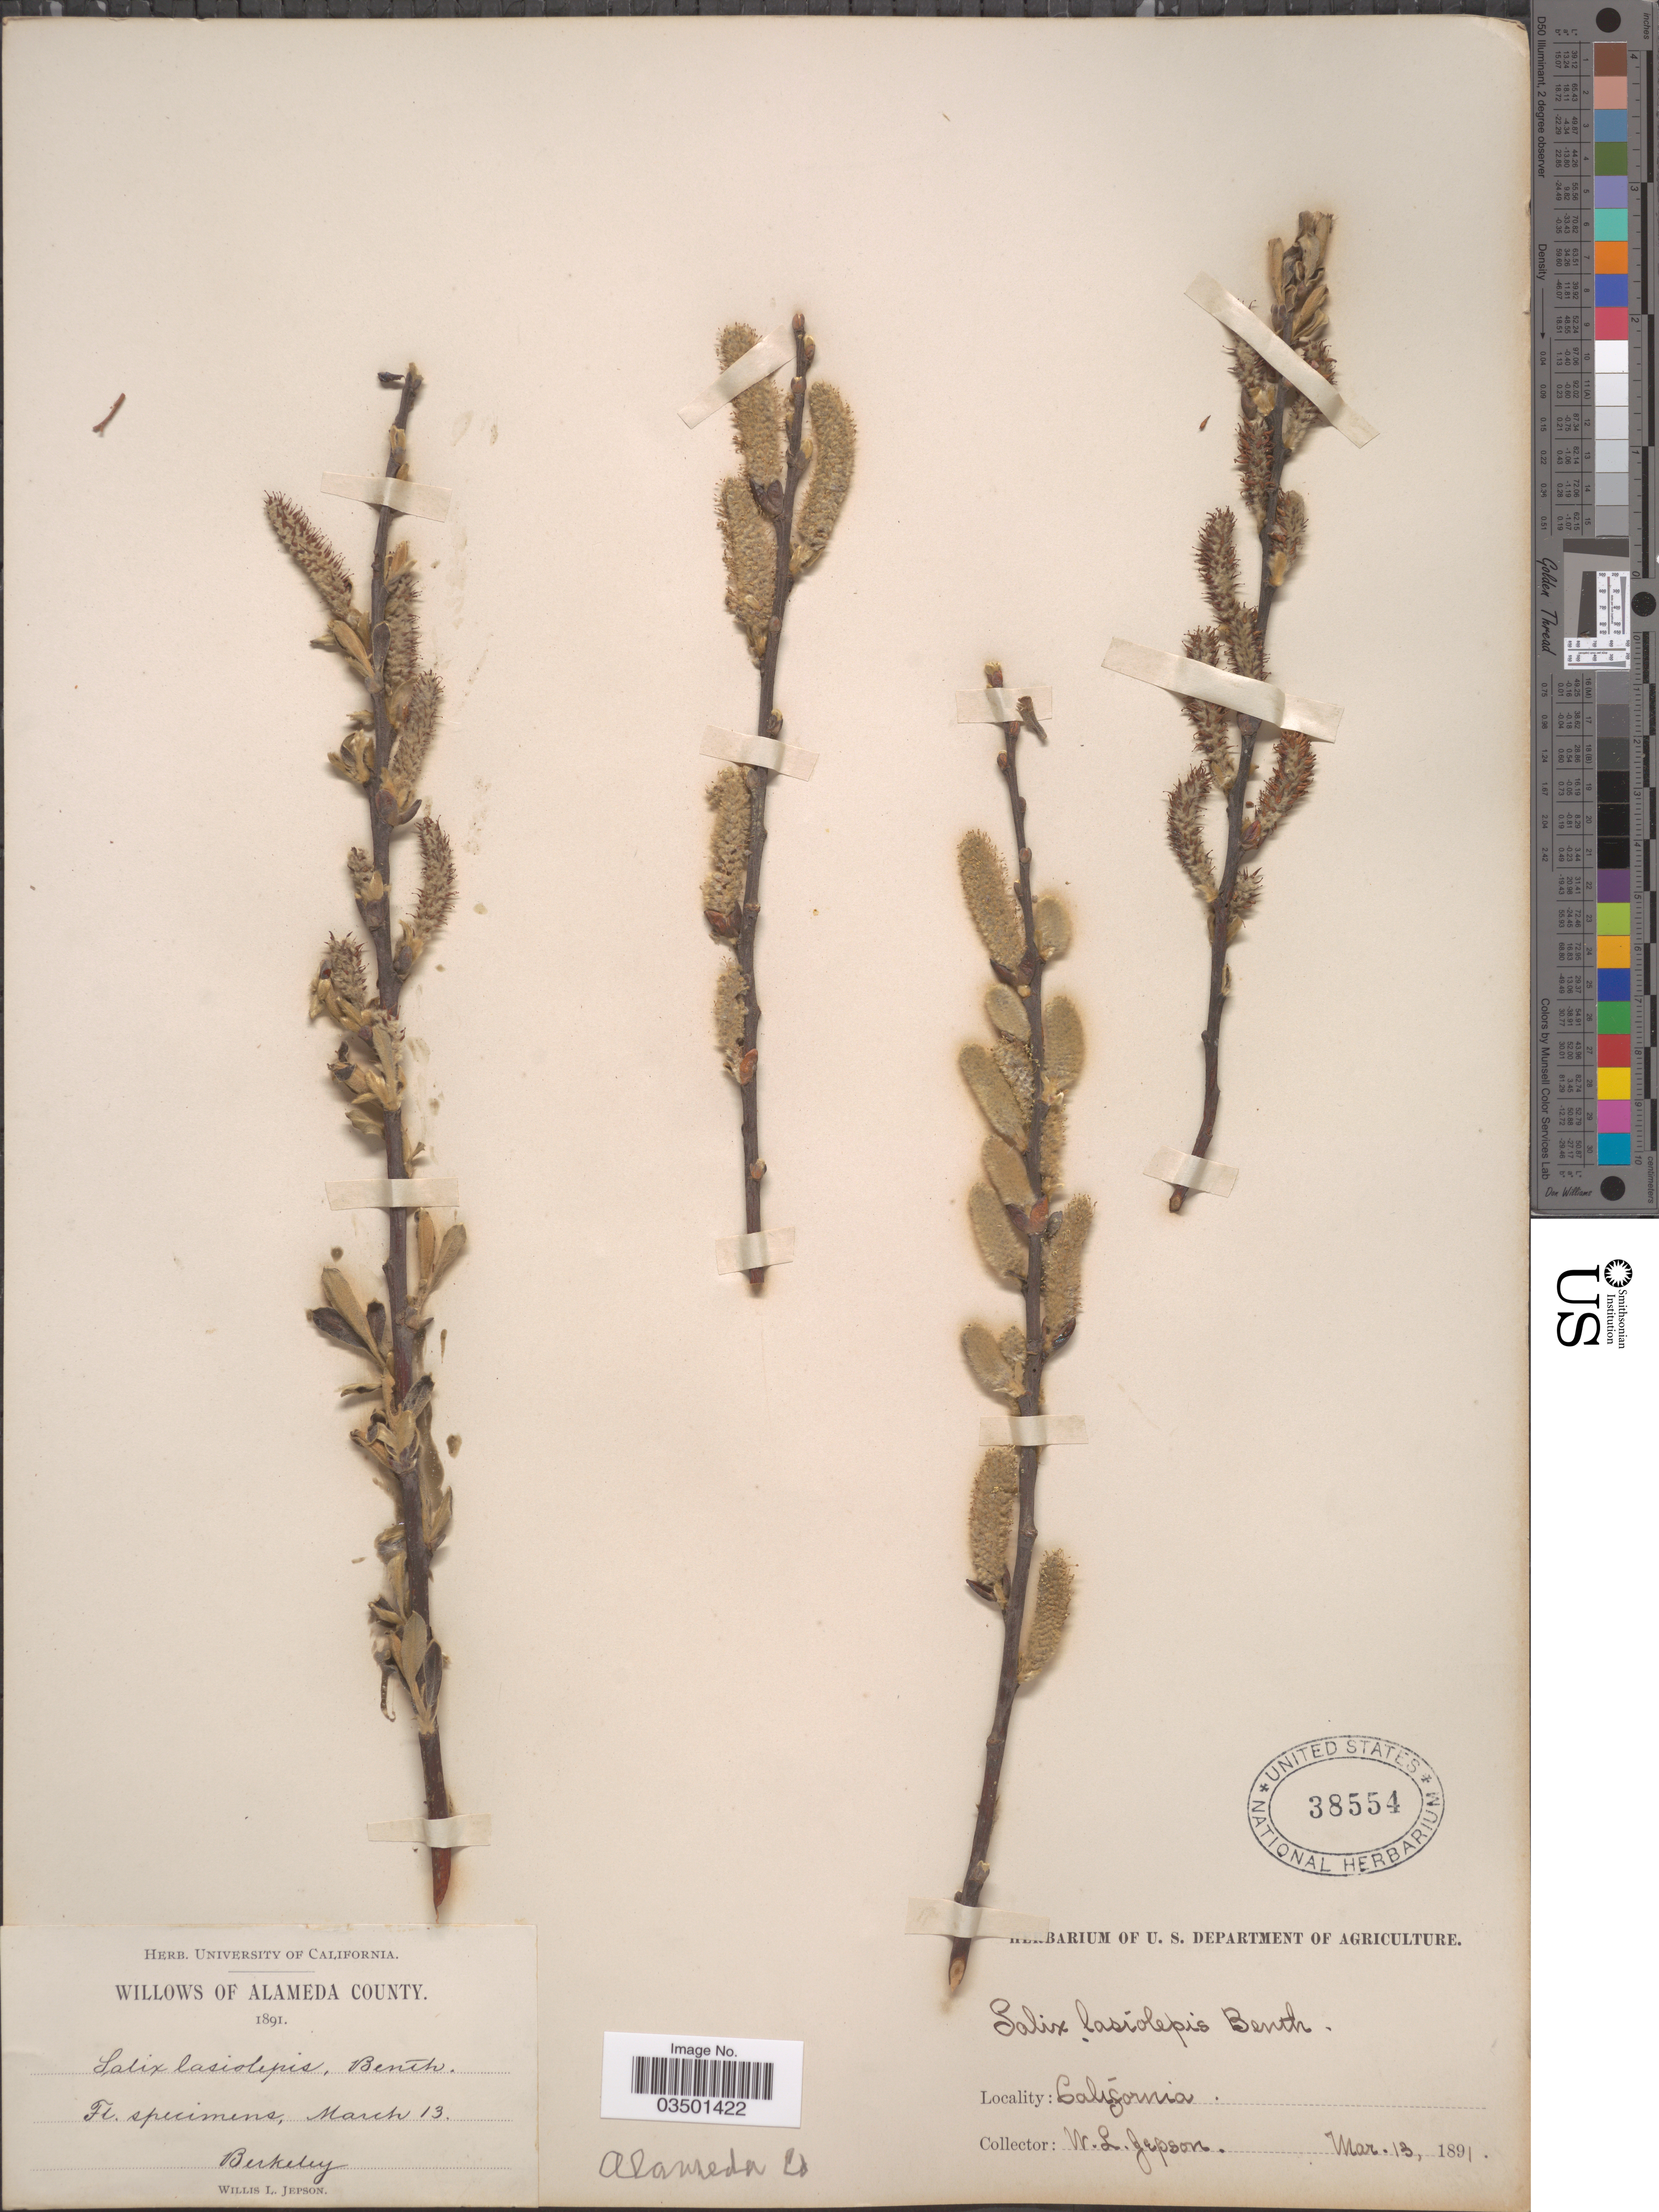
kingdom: Plantae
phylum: Tracheophyta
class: Magnoliopsida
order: Malpighiales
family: Salicaceae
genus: Salix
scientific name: Salix lasiolepis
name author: Benth.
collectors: W. L. Jepson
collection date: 1891-03-13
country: United States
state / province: California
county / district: Alameda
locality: Alameda County. Berkeley.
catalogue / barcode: US 38554